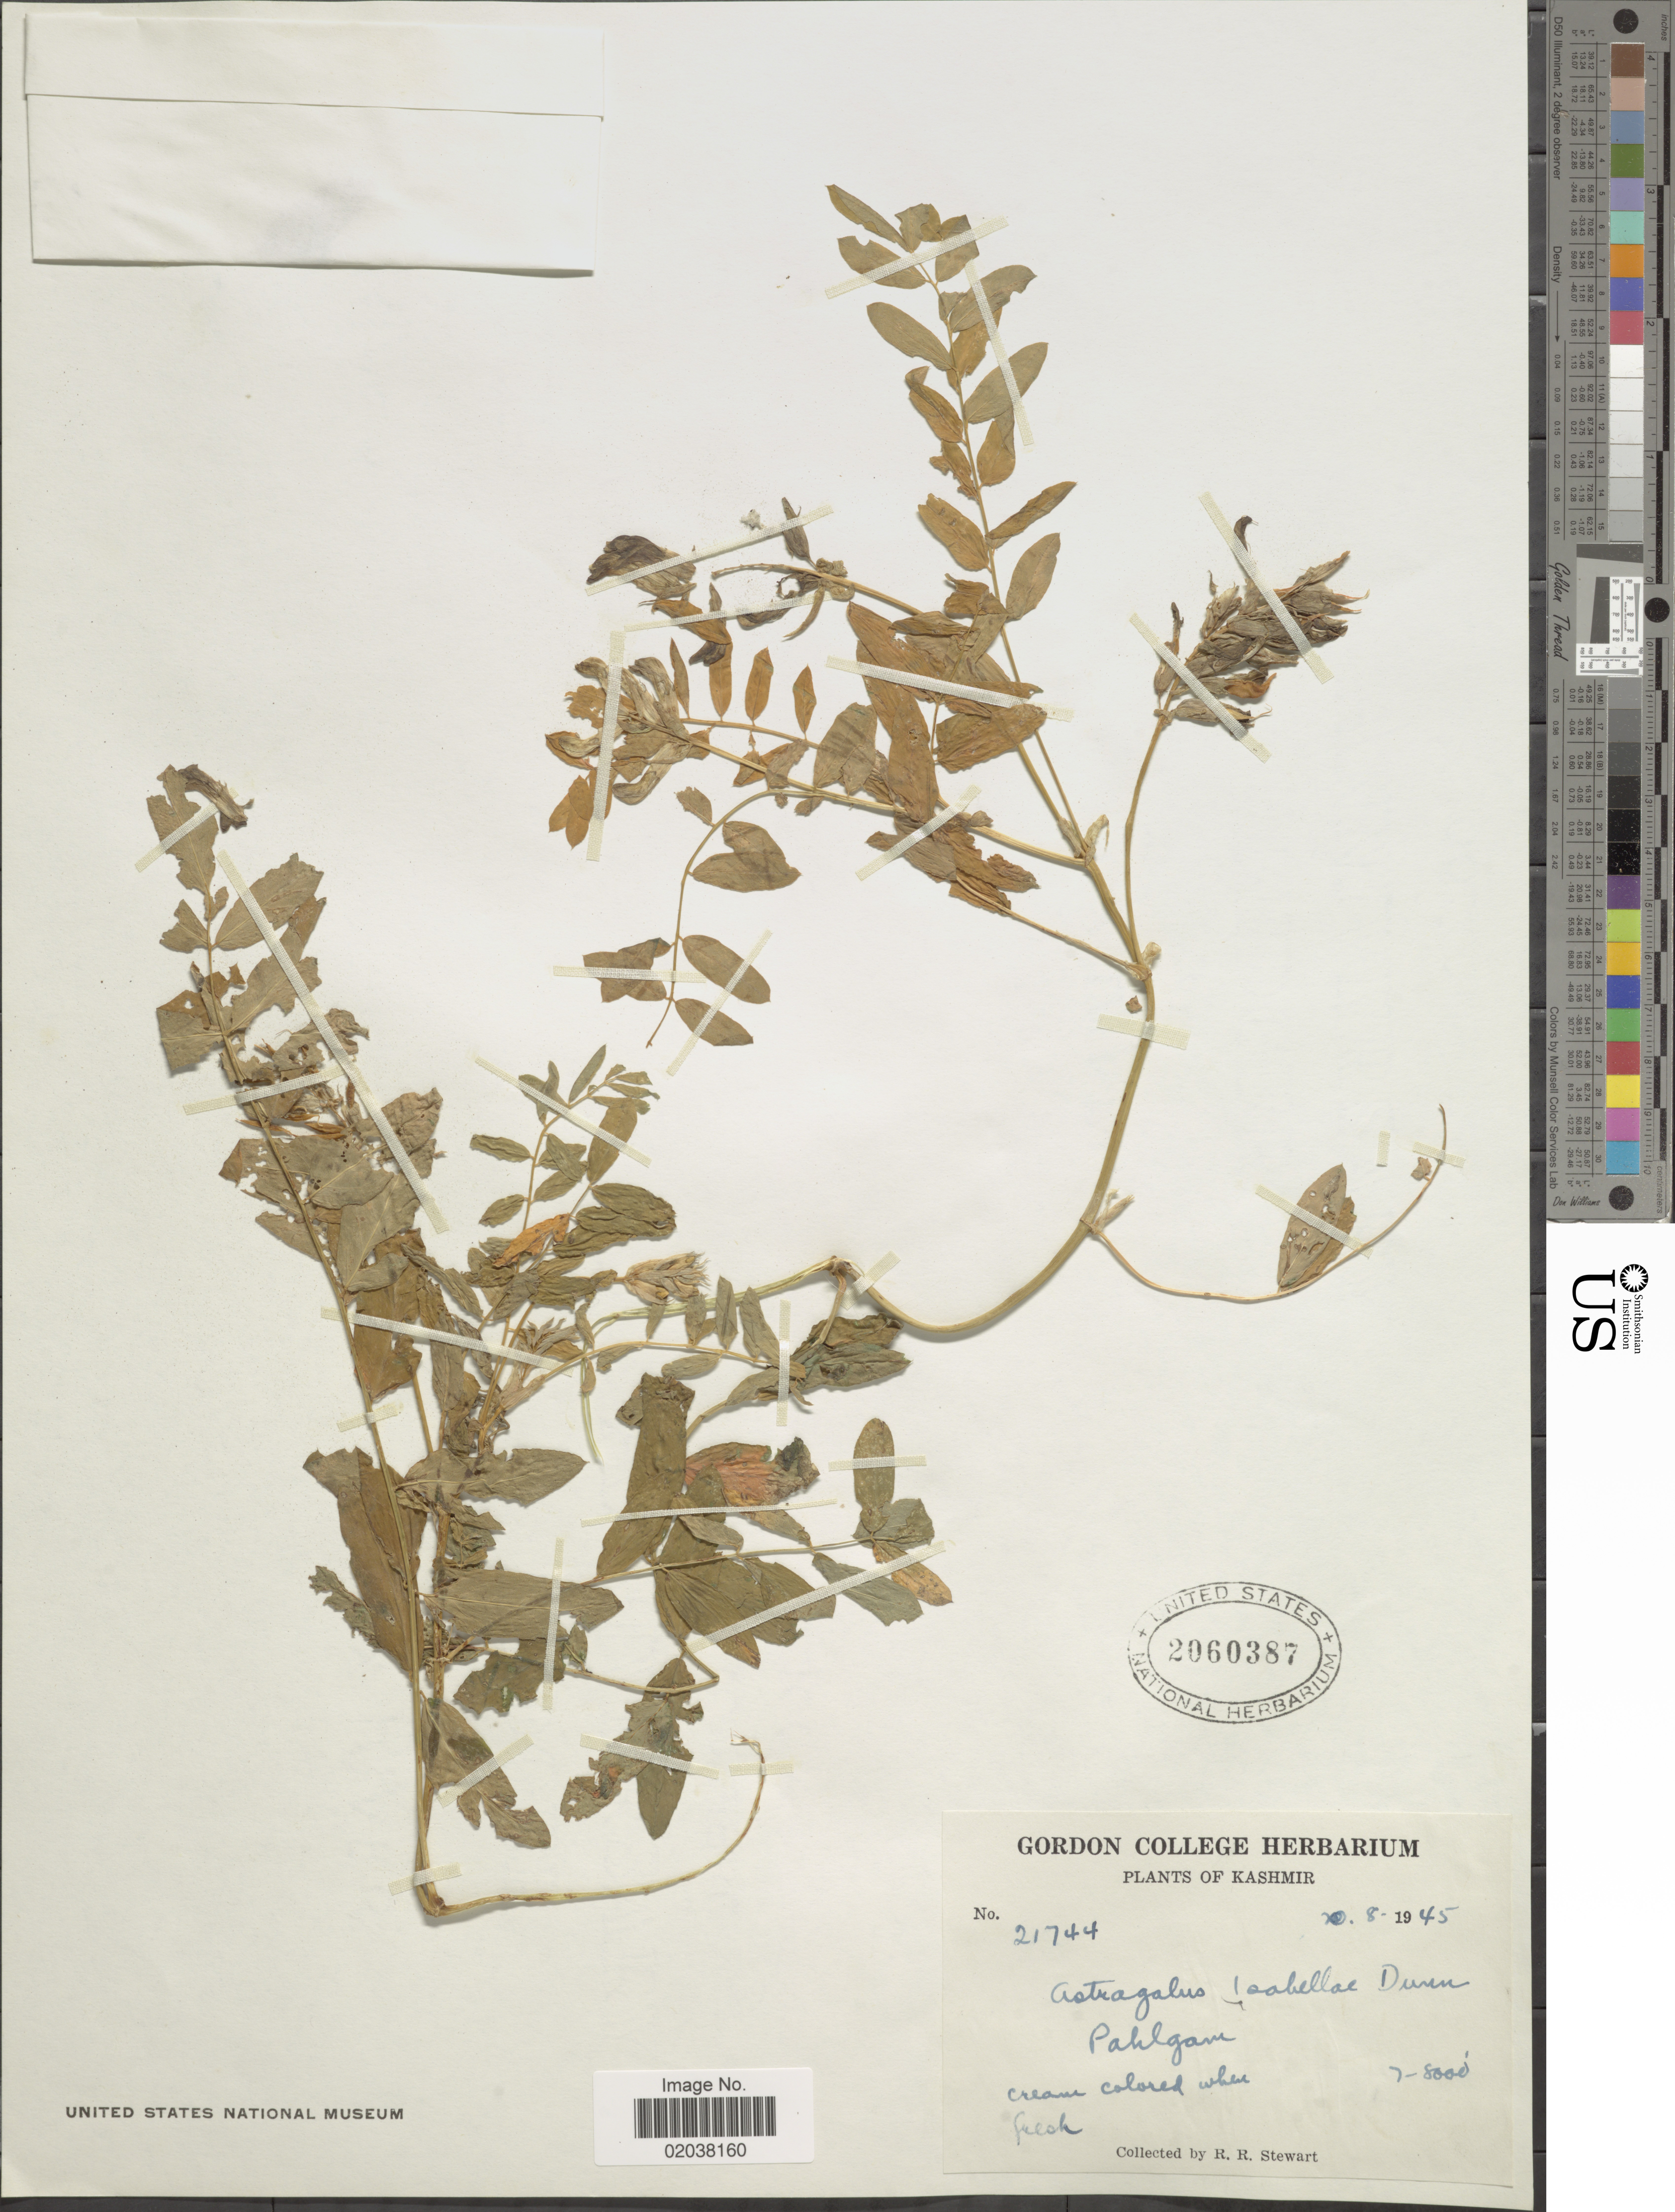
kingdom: Plantae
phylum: Tracheophyta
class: Magnoliopsida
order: Fabales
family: Fabaceae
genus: Astragalus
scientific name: Astragalus isabellae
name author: Dunn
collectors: R. R. Stewart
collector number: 21744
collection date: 1945-08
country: India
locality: Paklgam, Kashmir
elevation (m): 2134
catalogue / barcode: US 2060387